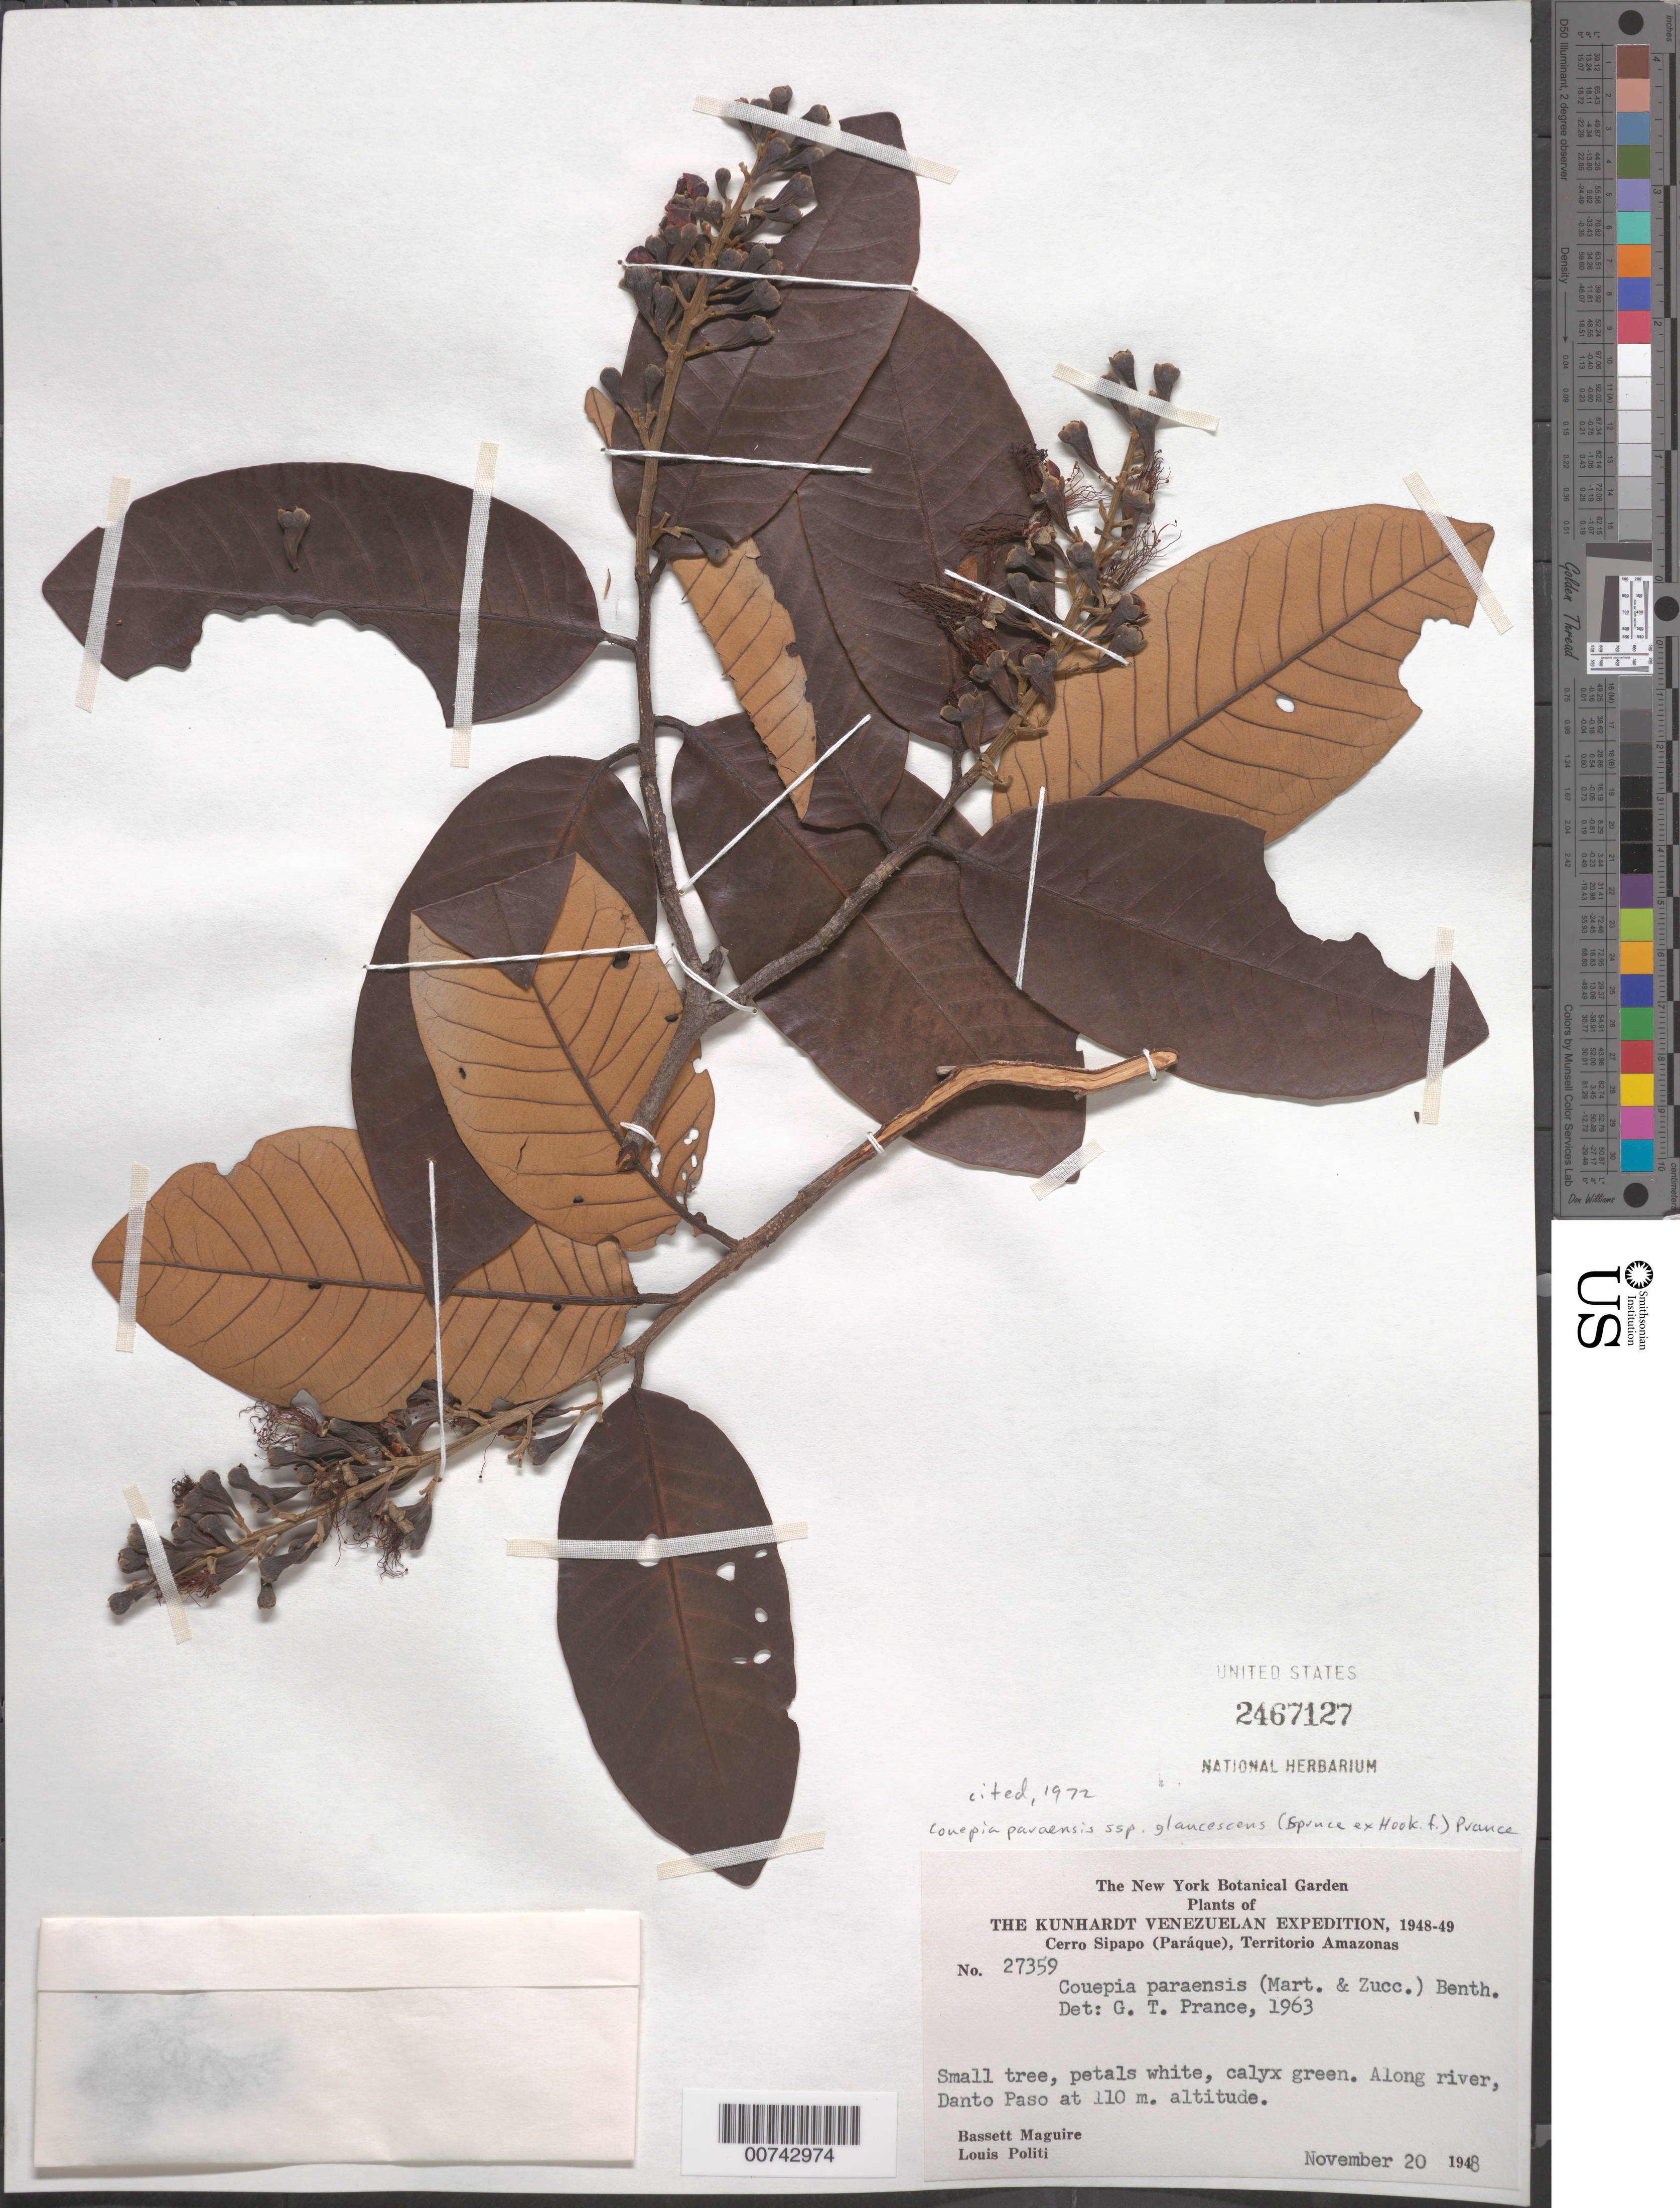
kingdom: Plantae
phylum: Tracheophyta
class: Magnoliopsida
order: Malpighiales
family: Chrysobalanaceae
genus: Couepia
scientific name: Couepia paraensis subsp. glaucescens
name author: (Spruce ex Hook. f.) Prance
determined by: Prance, G. T.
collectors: B. Maguire & L. Politi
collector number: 27359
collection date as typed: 20-Nov-48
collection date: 1948-11-20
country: Venezuela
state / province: Amazonas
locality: Cerro Sipapo (Paráque), Danto Paso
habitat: Along river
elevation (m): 140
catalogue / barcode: US 2467127